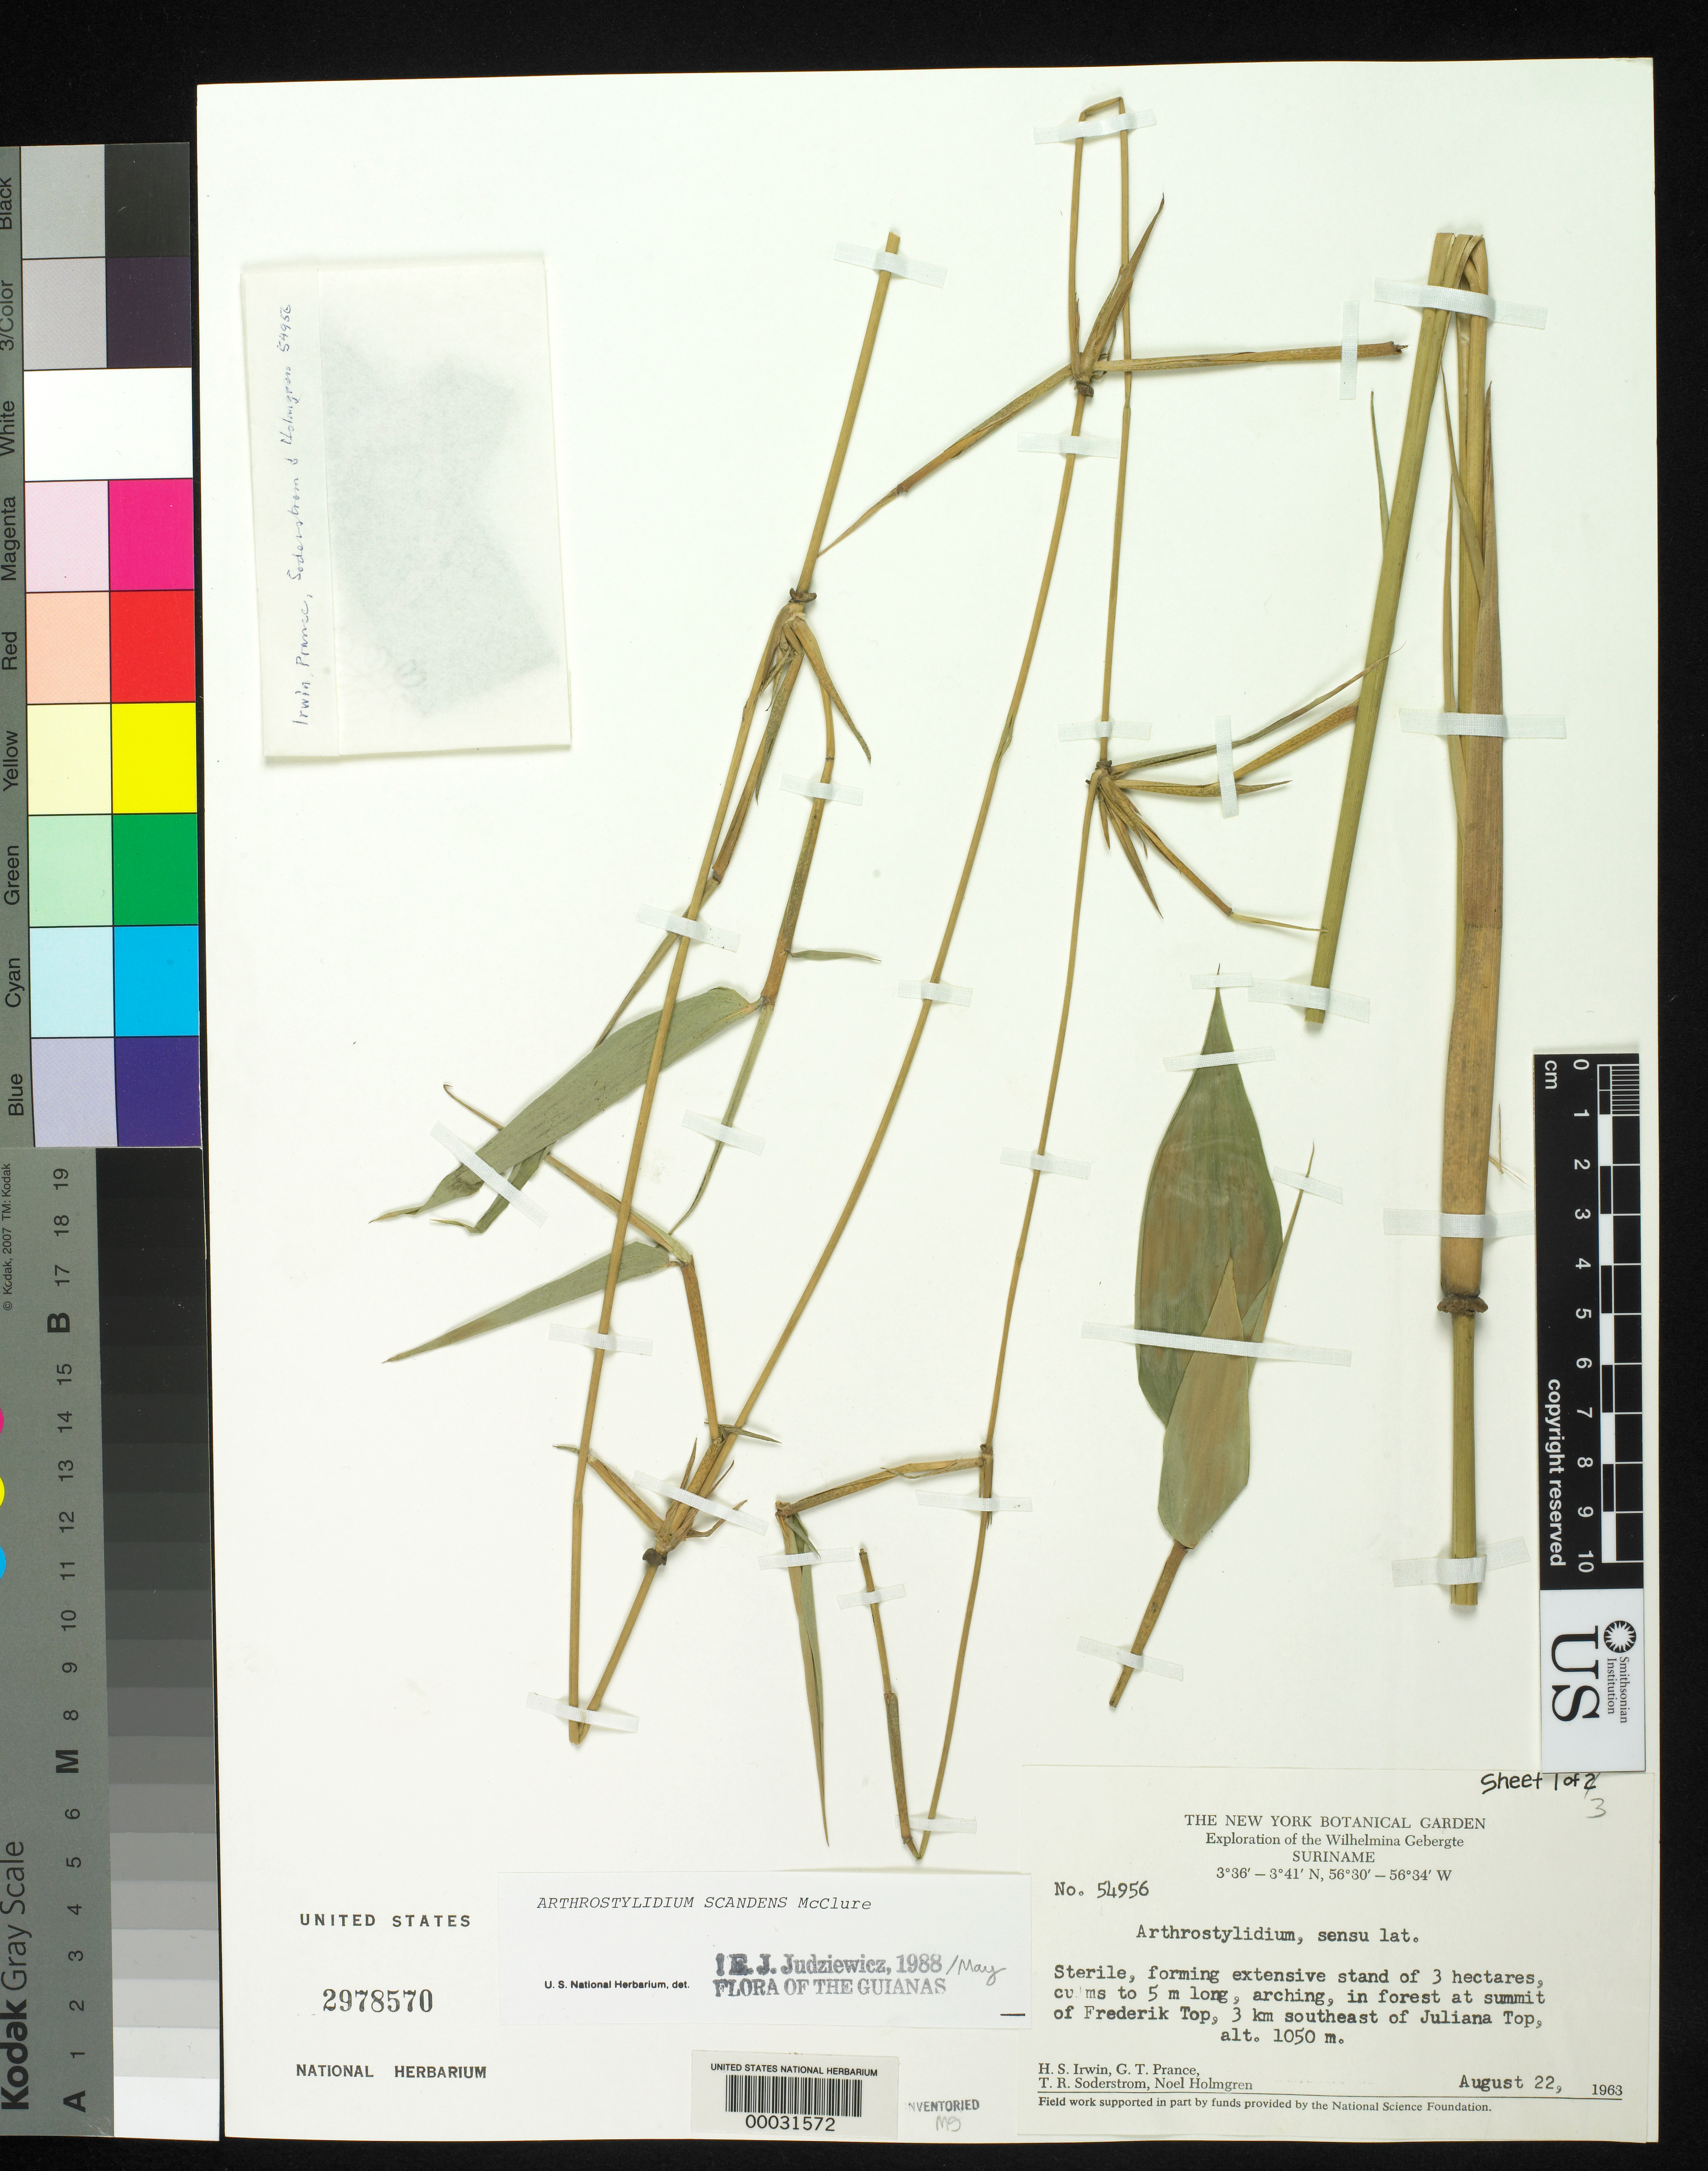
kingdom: Plantae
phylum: Tracheophyta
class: Liliopsida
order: Poales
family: Poaceae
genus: Arthrostylidium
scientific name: Arthrostylidium scandens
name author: McClure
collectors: H. Irwin, G. T. Prance, T. R. Soderstrom & N. H. Holmgren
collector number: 54956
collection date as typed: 22 Aug 1963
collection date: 1963-08-22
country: Suriname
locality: At summit of frederik top, 3 km se of juliana top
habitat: Forest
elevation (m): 1050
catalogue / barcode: US 2978570